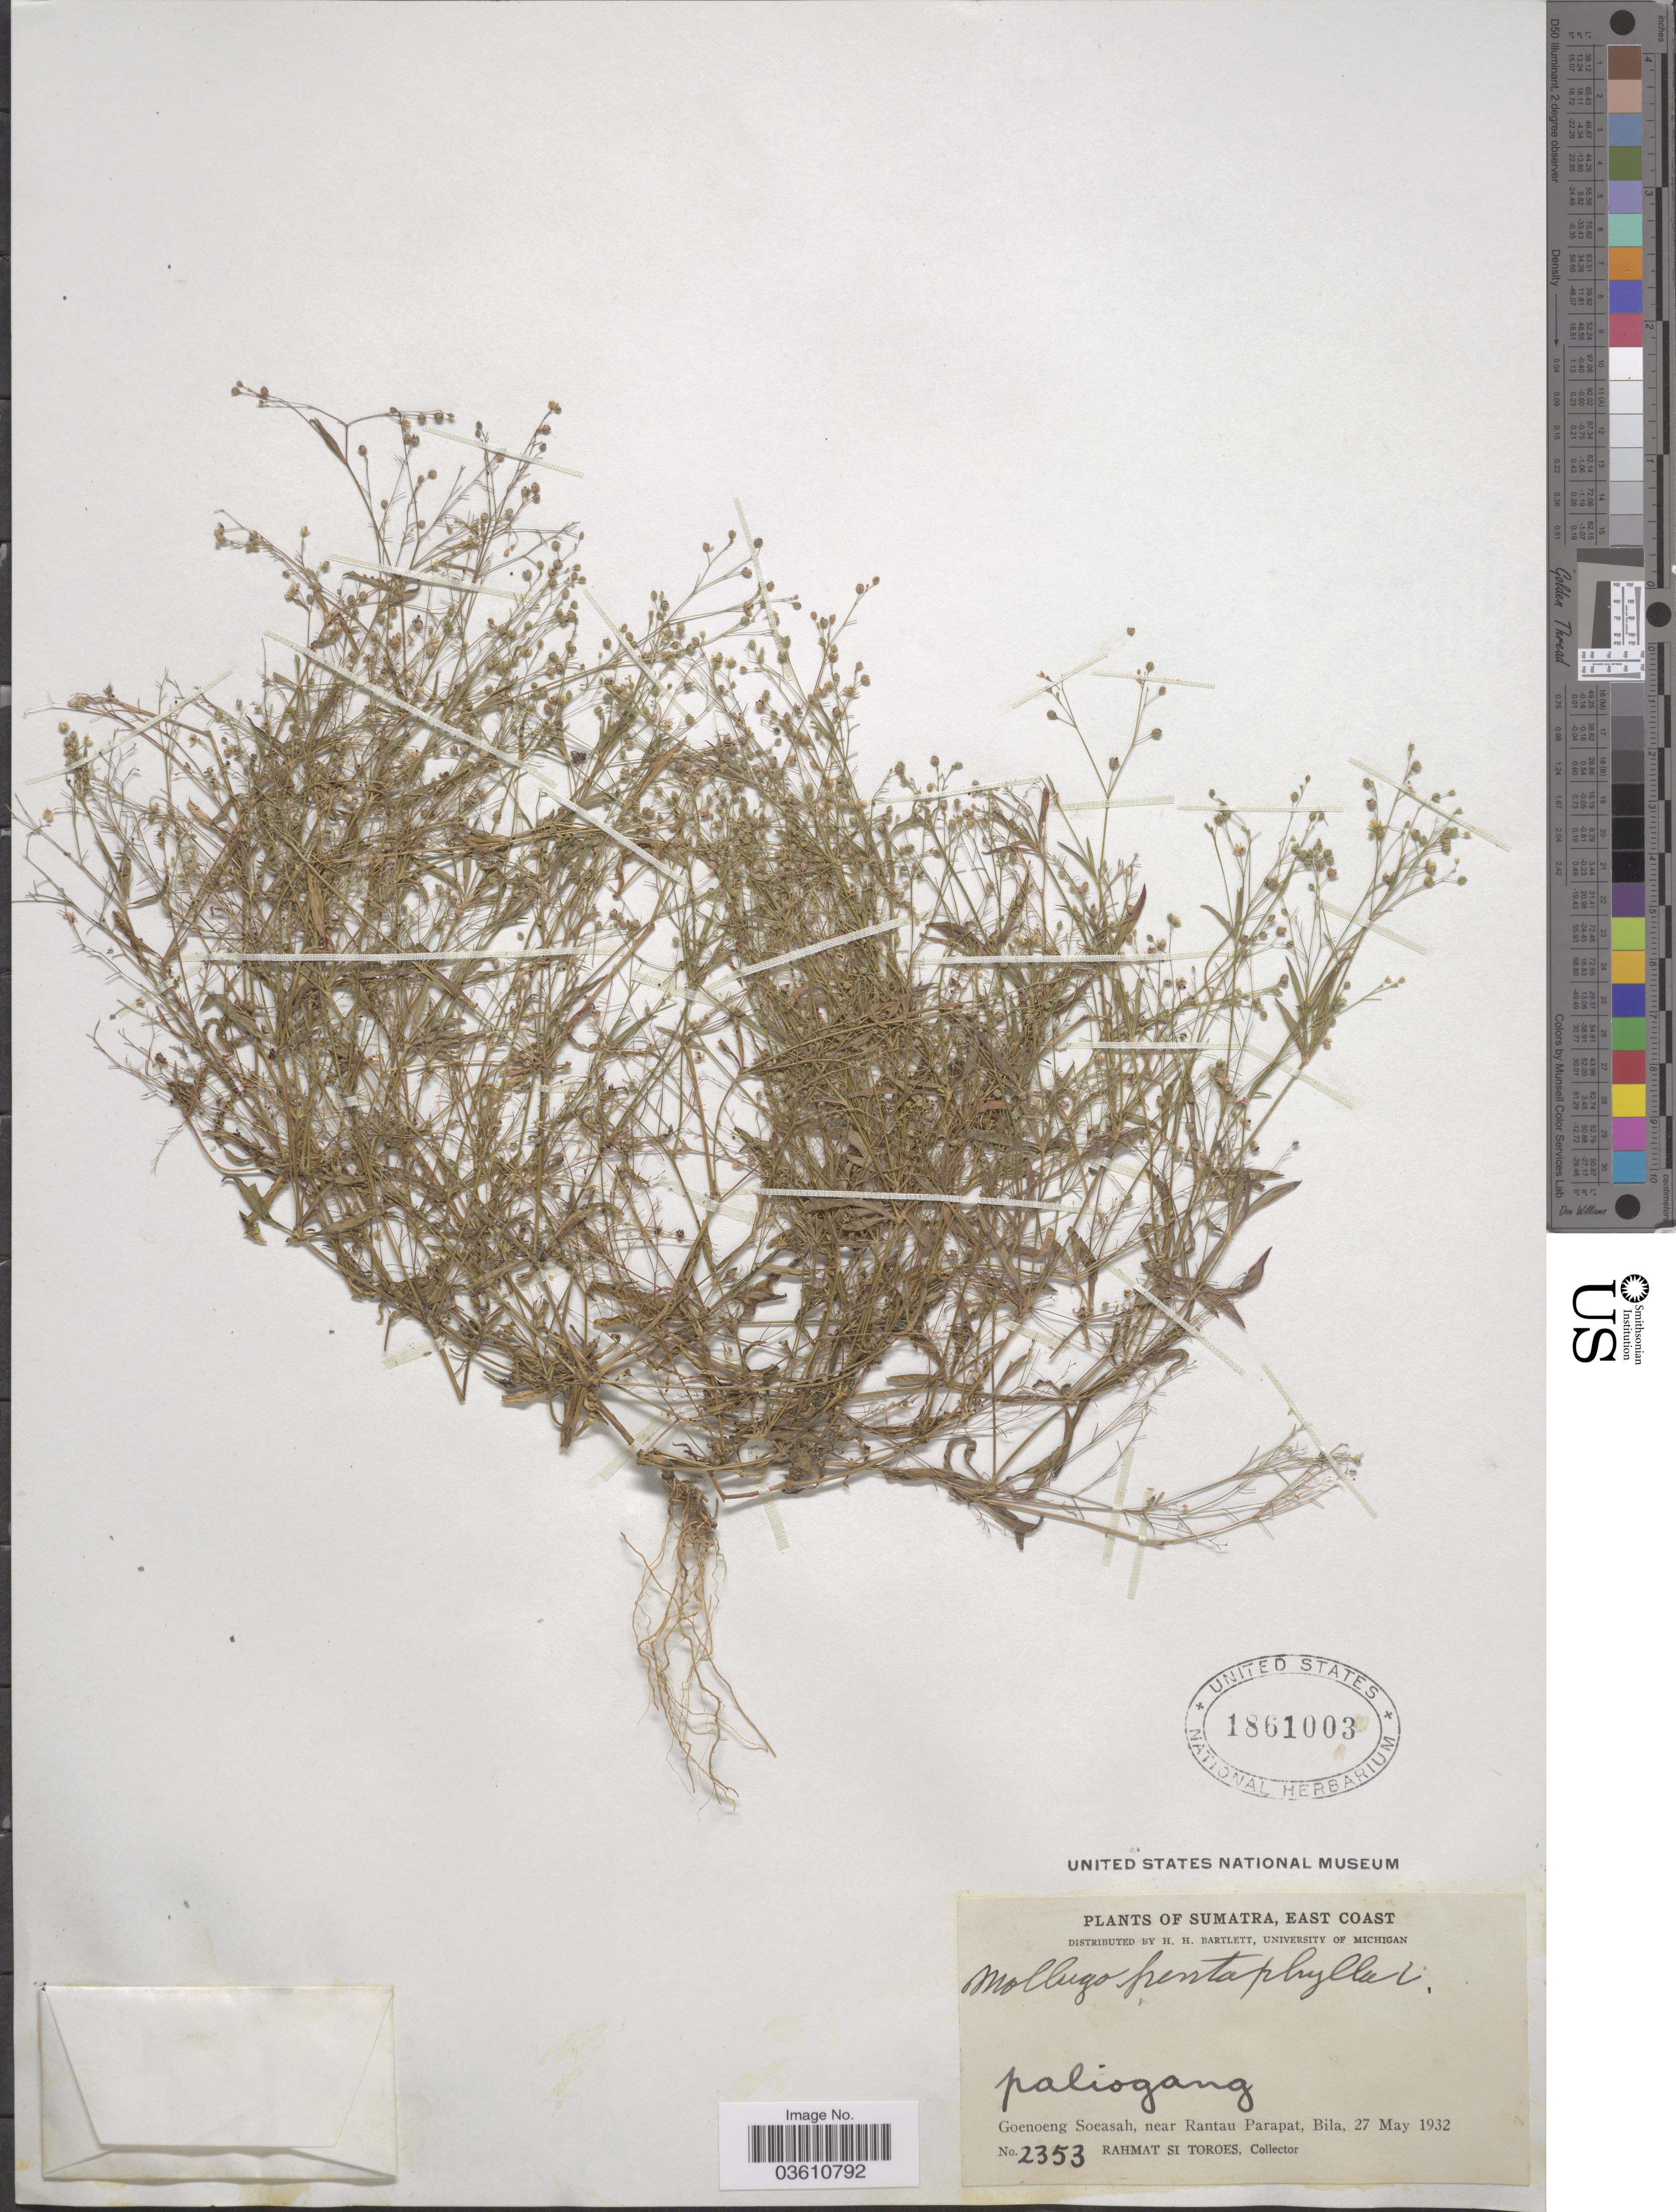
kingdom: Plantae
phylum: Tracheophyta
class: Magnoliopsida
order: Caryophyllales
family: Molluginaceae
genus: Trigastrotheca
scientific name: Trigastrotheca pentaphylla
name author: (L.) Thulin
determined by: Strong, Mark T., (BOT), Smithsonian Institution - National Museum of Natural History (UNITED STATES)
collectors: Rahmat Si Boeea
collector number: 2353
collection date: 1932-05-27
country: Indonesia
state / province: Sumatra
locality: East Coast. Goenoeng Soeasah, near Rantau Parapat, Bila.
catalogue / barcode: US 1861003